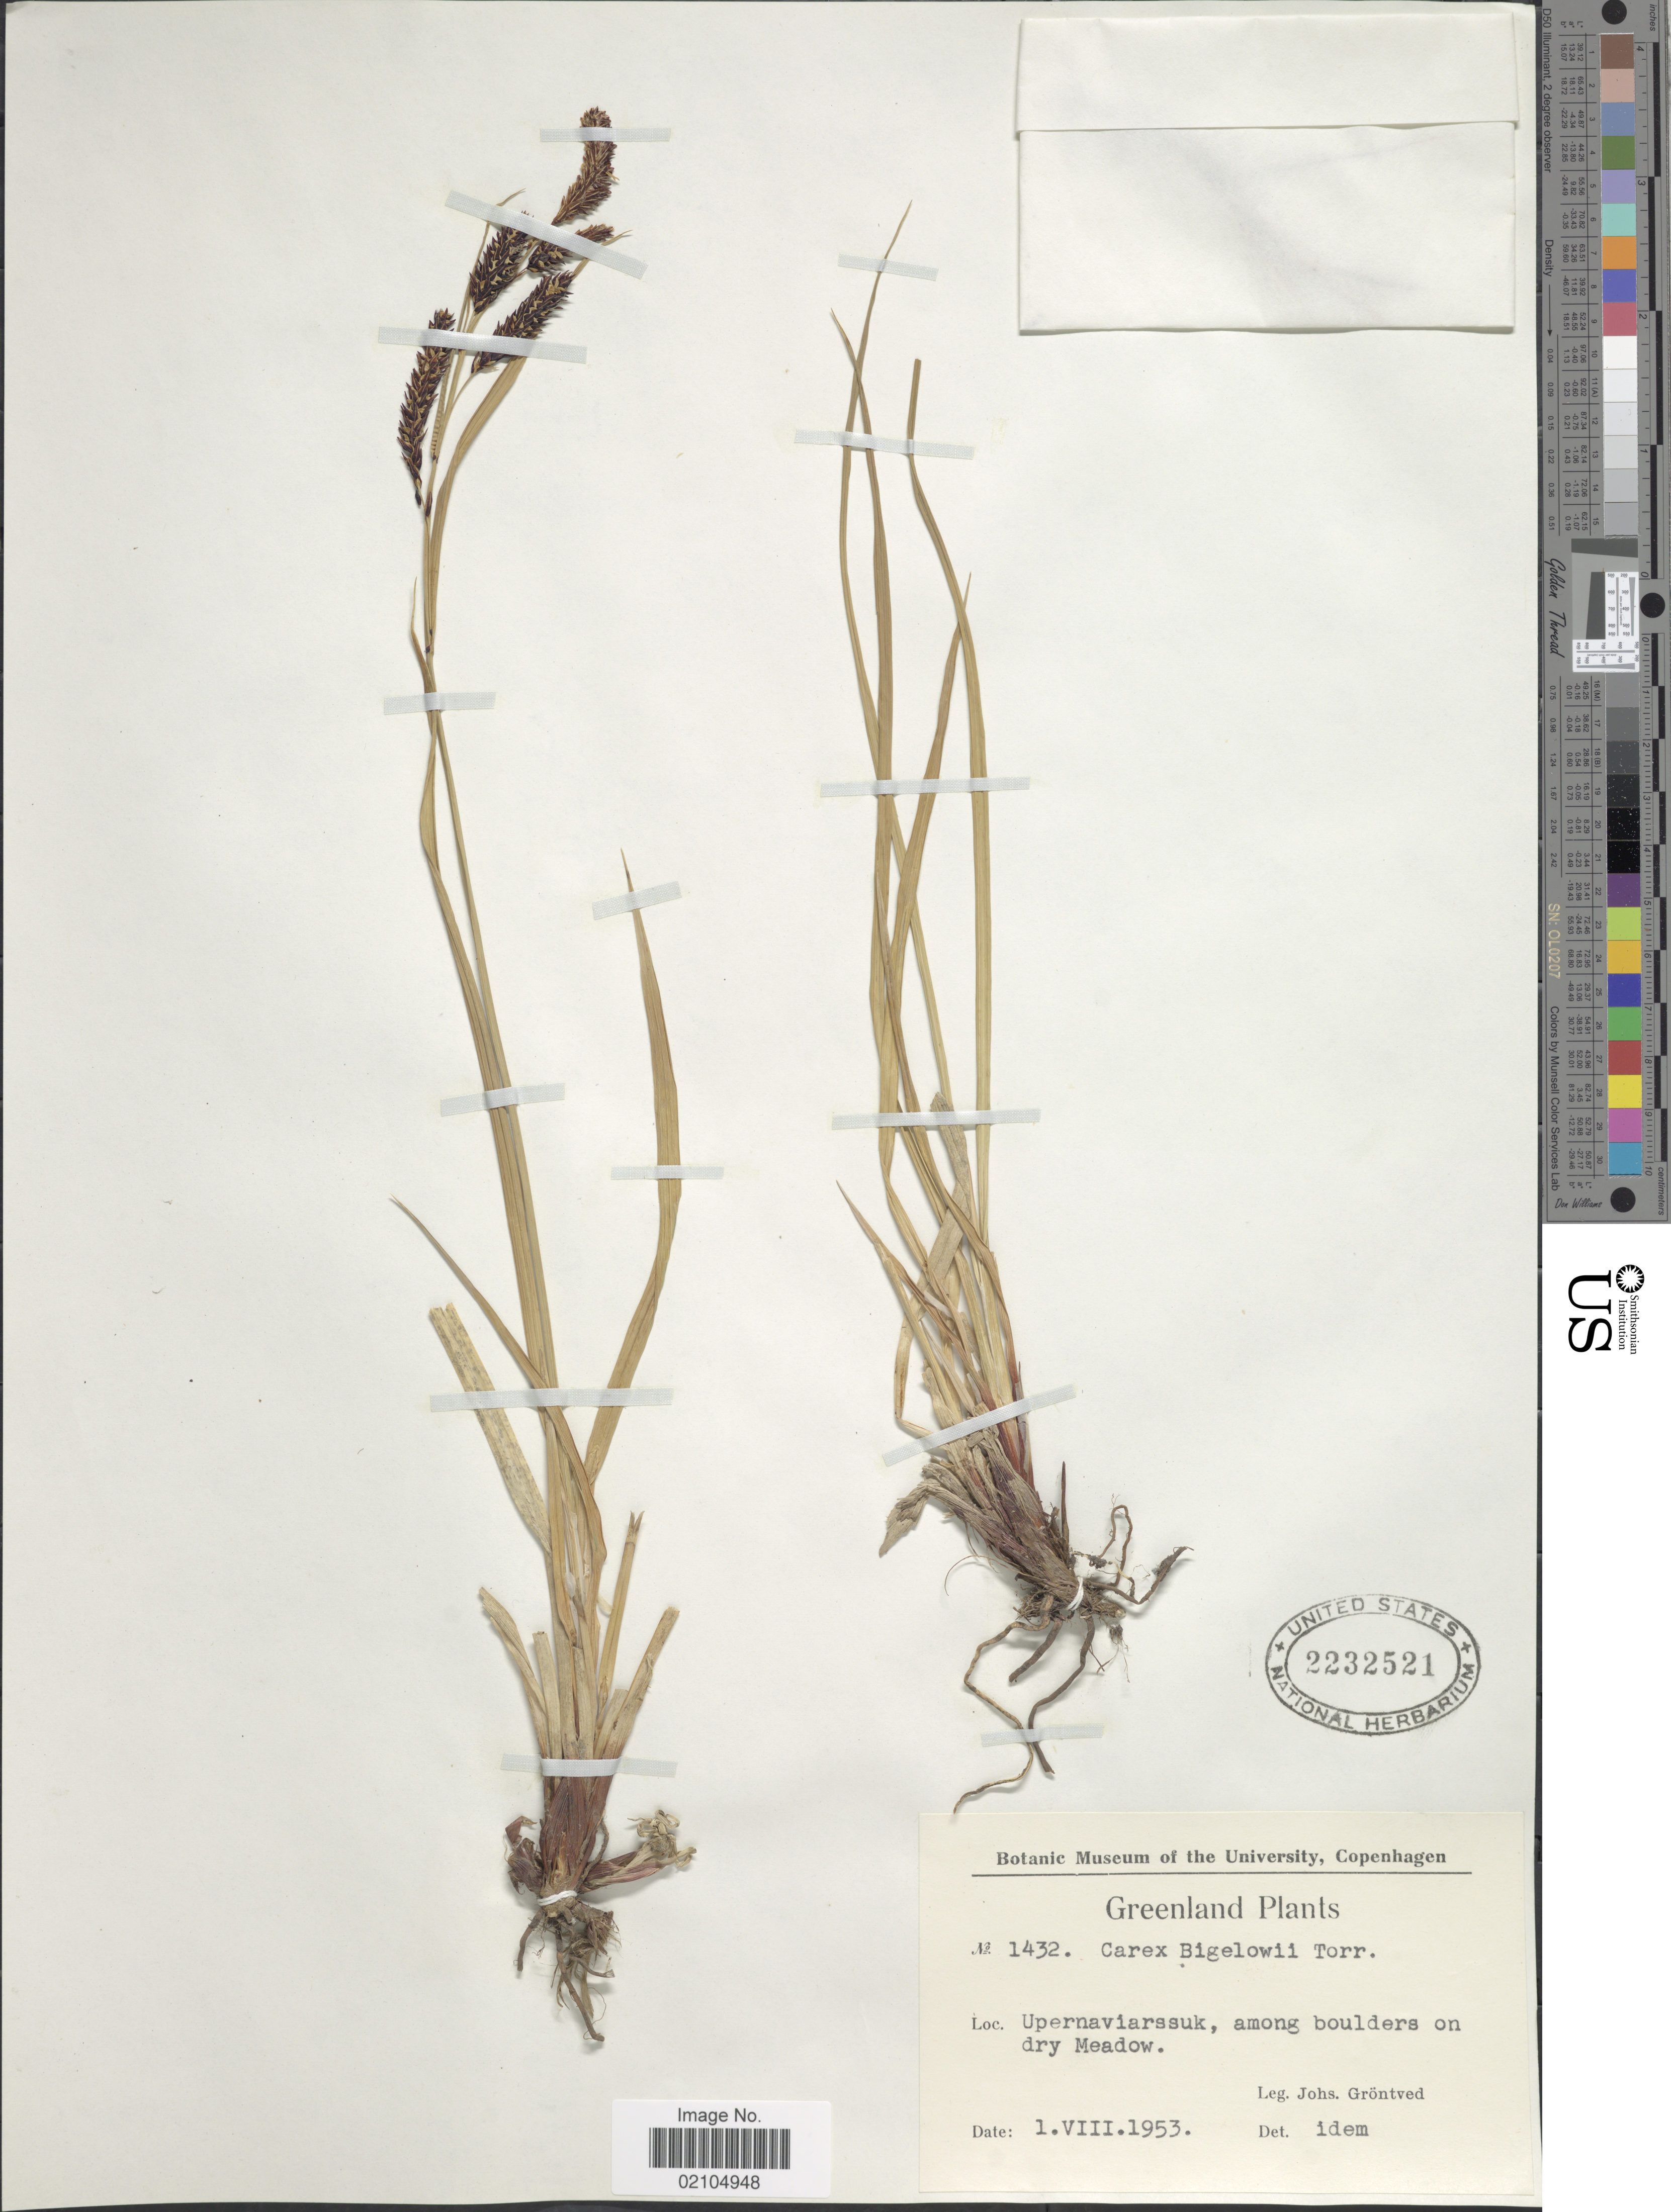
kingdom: Plantae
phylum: Tracheophyta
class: Liliopsida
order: Poales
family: Cyperaceae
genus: Carex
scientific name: Carex bigelowii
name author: Torr. ex Schwein.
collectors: J. Gröntved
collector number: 142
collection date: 1953-08-01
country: Greenland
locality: Upernaviarssuk, among boulders on dry Meadow.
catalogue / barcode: US 2232521